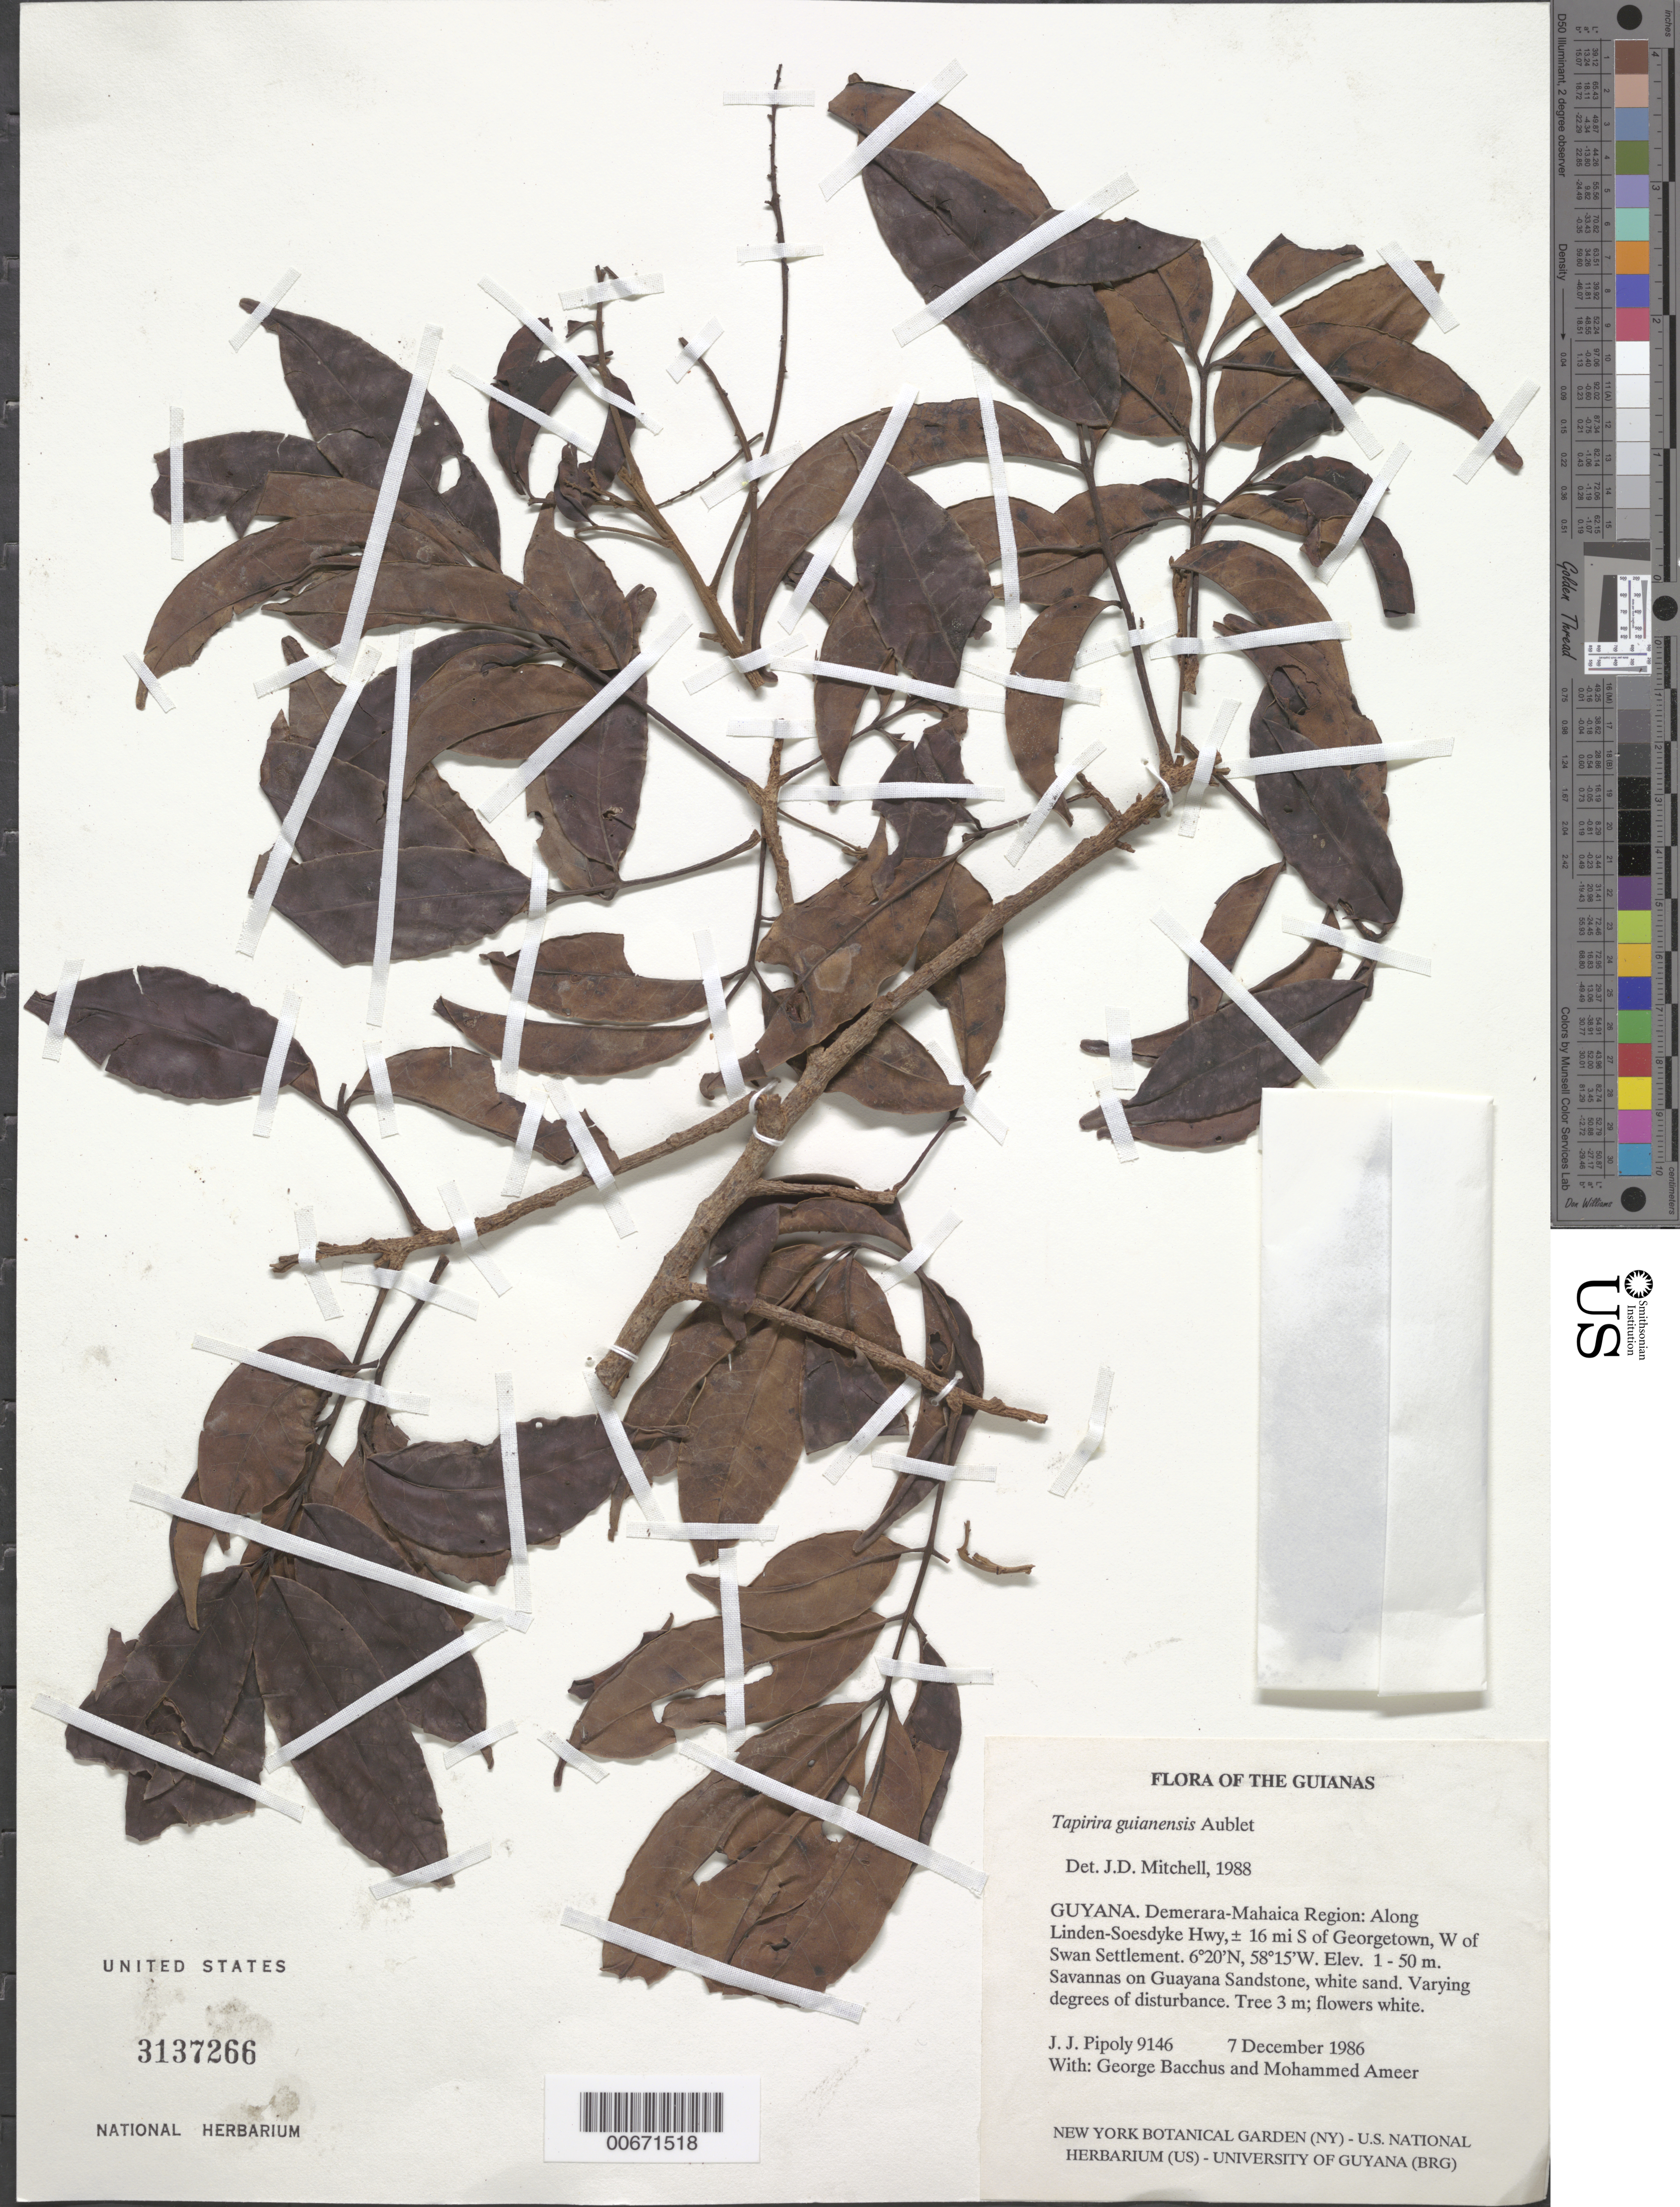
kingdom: Plantae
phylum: Tracheophyta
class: Magnoliopsida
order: Sapindales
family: Anacardiaceae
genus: Tapirira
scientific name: Tapirira guianensis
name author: Aubl.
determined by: Mitchell, John D.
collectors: J. J. Pipoly, G. Bacchus & M. Ameer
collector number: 9146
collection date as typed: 7 December 1986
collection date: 1986-12-07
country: Guyana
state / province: Demerara-Mahaica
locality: Along Linden-Soesdyke Hwy,± 16 mi S of Georgetown, W of Swan Settlement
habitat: Savannas on Guayana Sandstone, white sand. Varying degrees of disturbance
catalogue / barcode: US 3137266